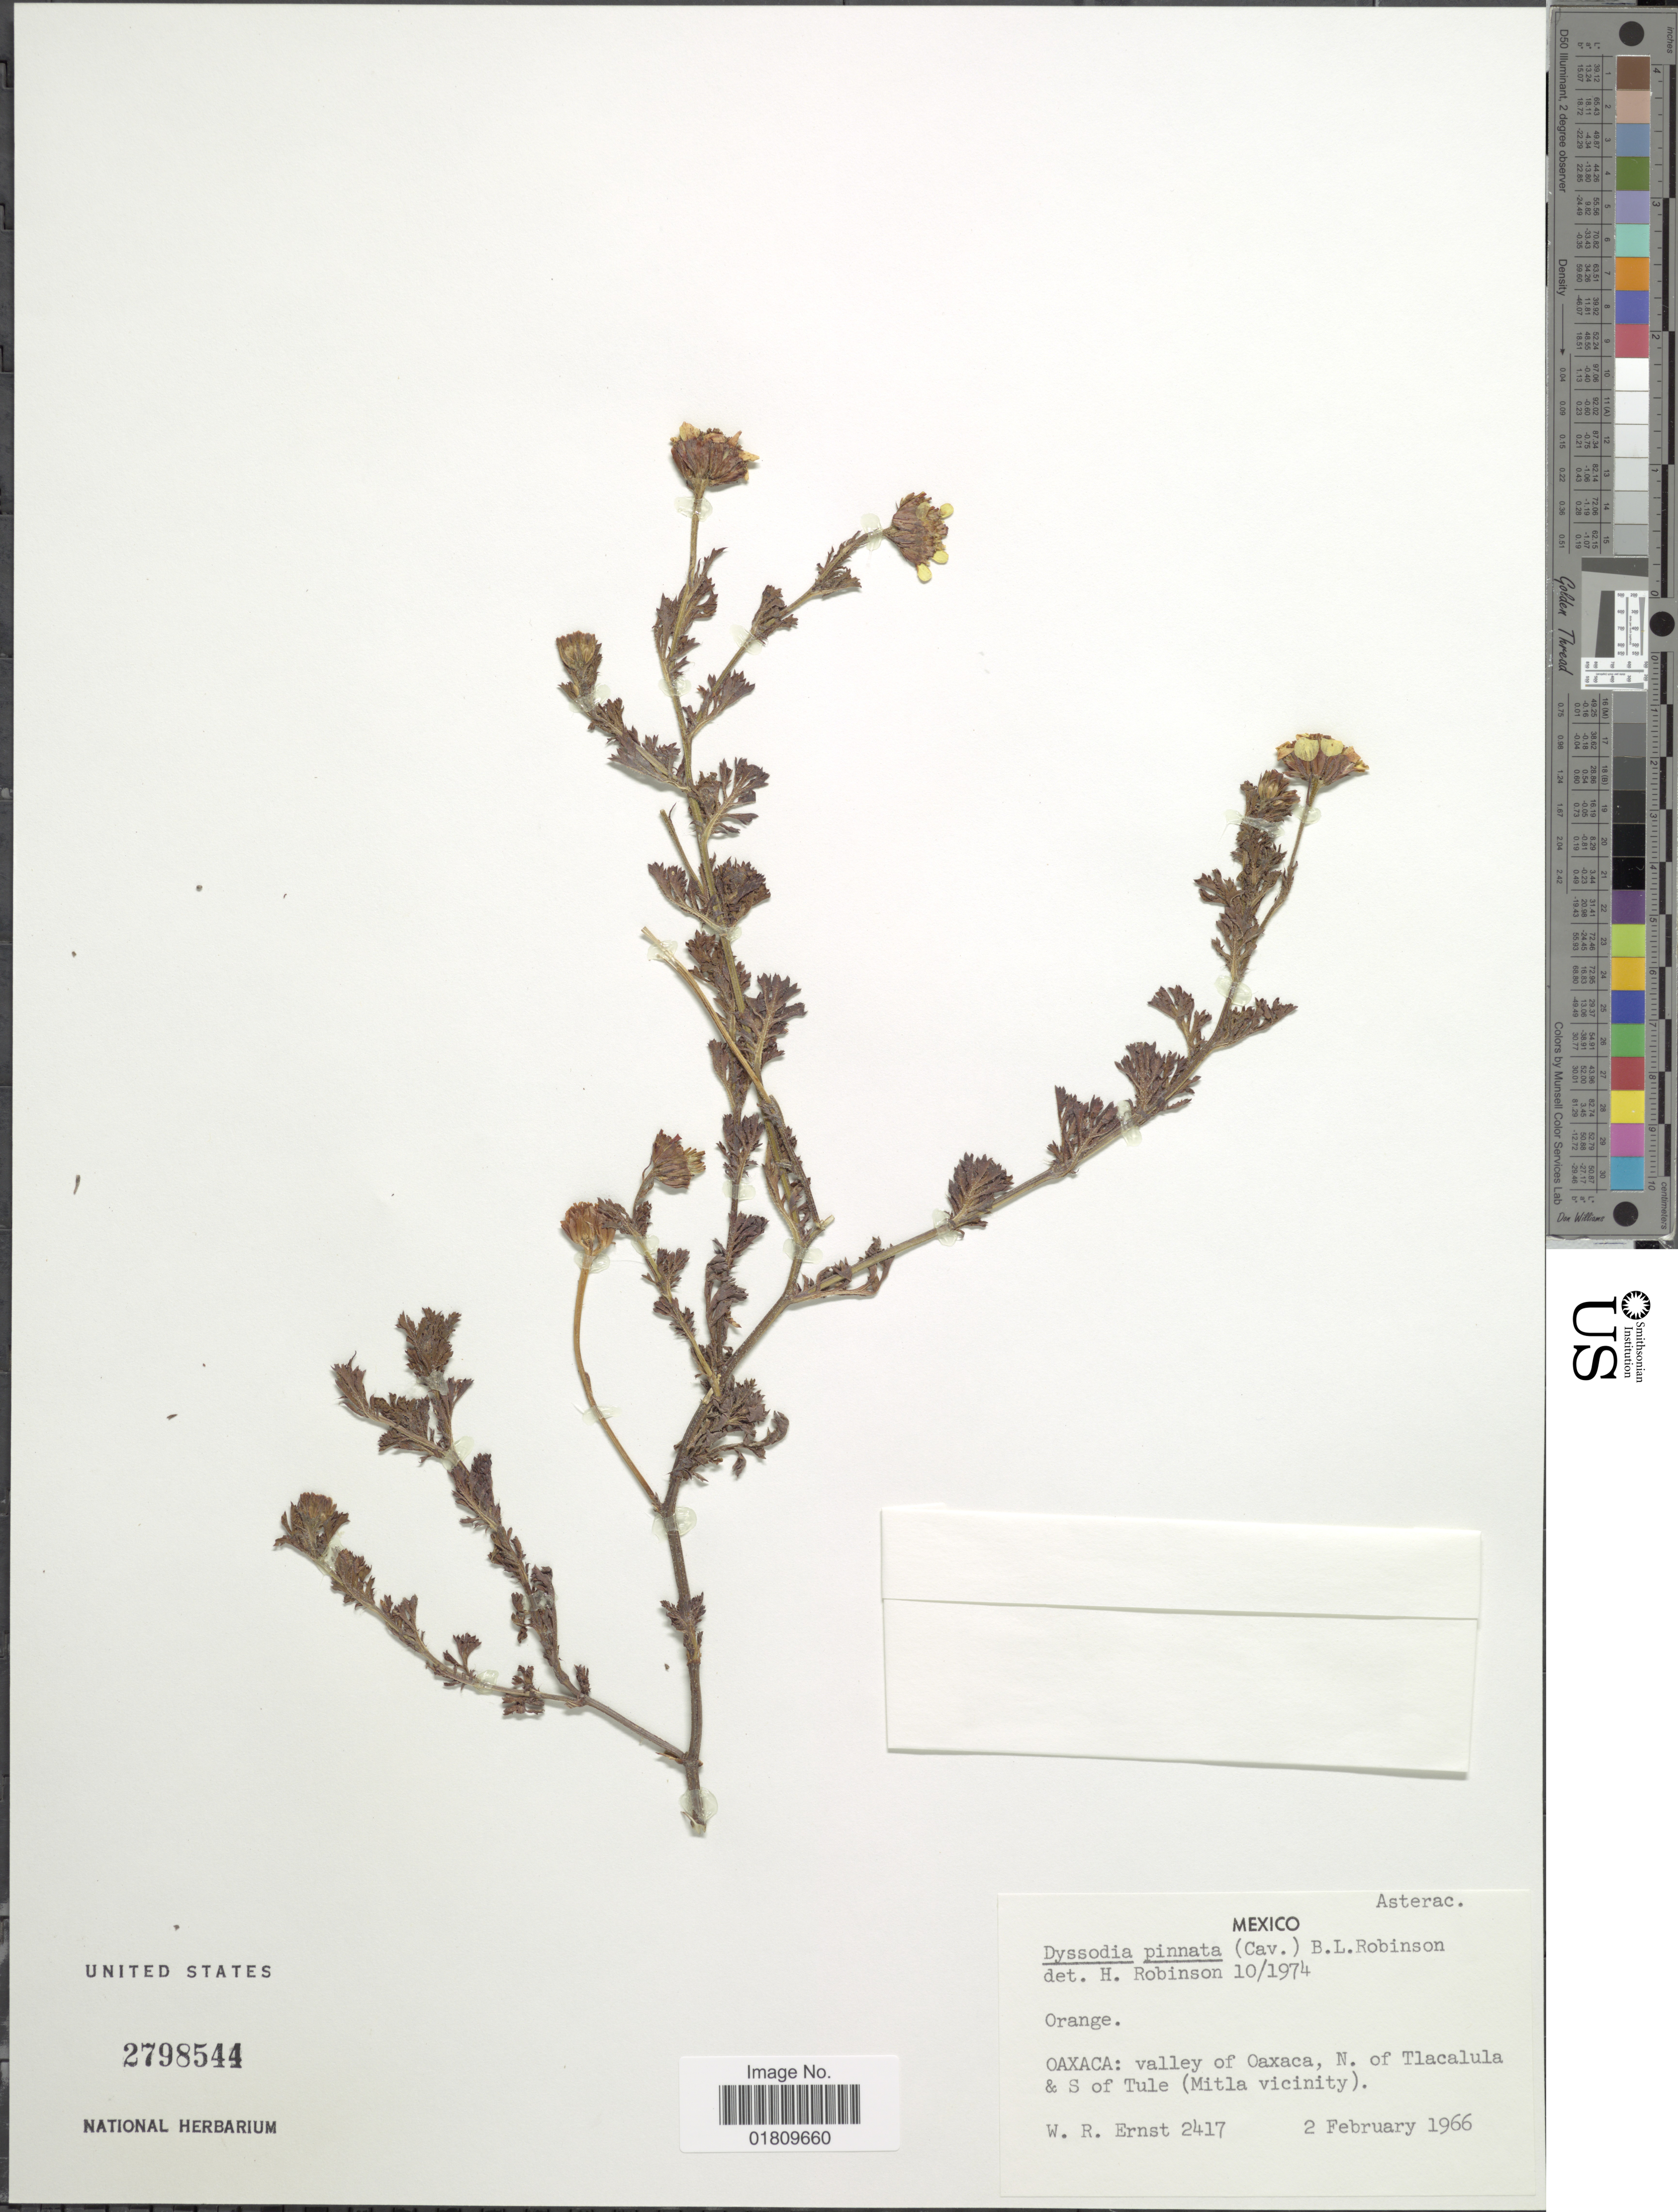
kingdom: Plantae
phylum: Tracheophyta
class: Magnoliopsida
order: Asterales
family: Asteraceae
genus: Dyssodia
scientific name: Dyssodia pinnata var. pinnata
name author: (Cav.) B.L. Rob.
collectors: W. R. Ernst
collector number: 2417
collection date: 1966-02-02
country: Mexico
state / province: Oaxaca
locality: Valley of Oaxaca, N. of Tlacalula & S of Tule (Mitla vicinity)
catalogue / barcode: US 2798544